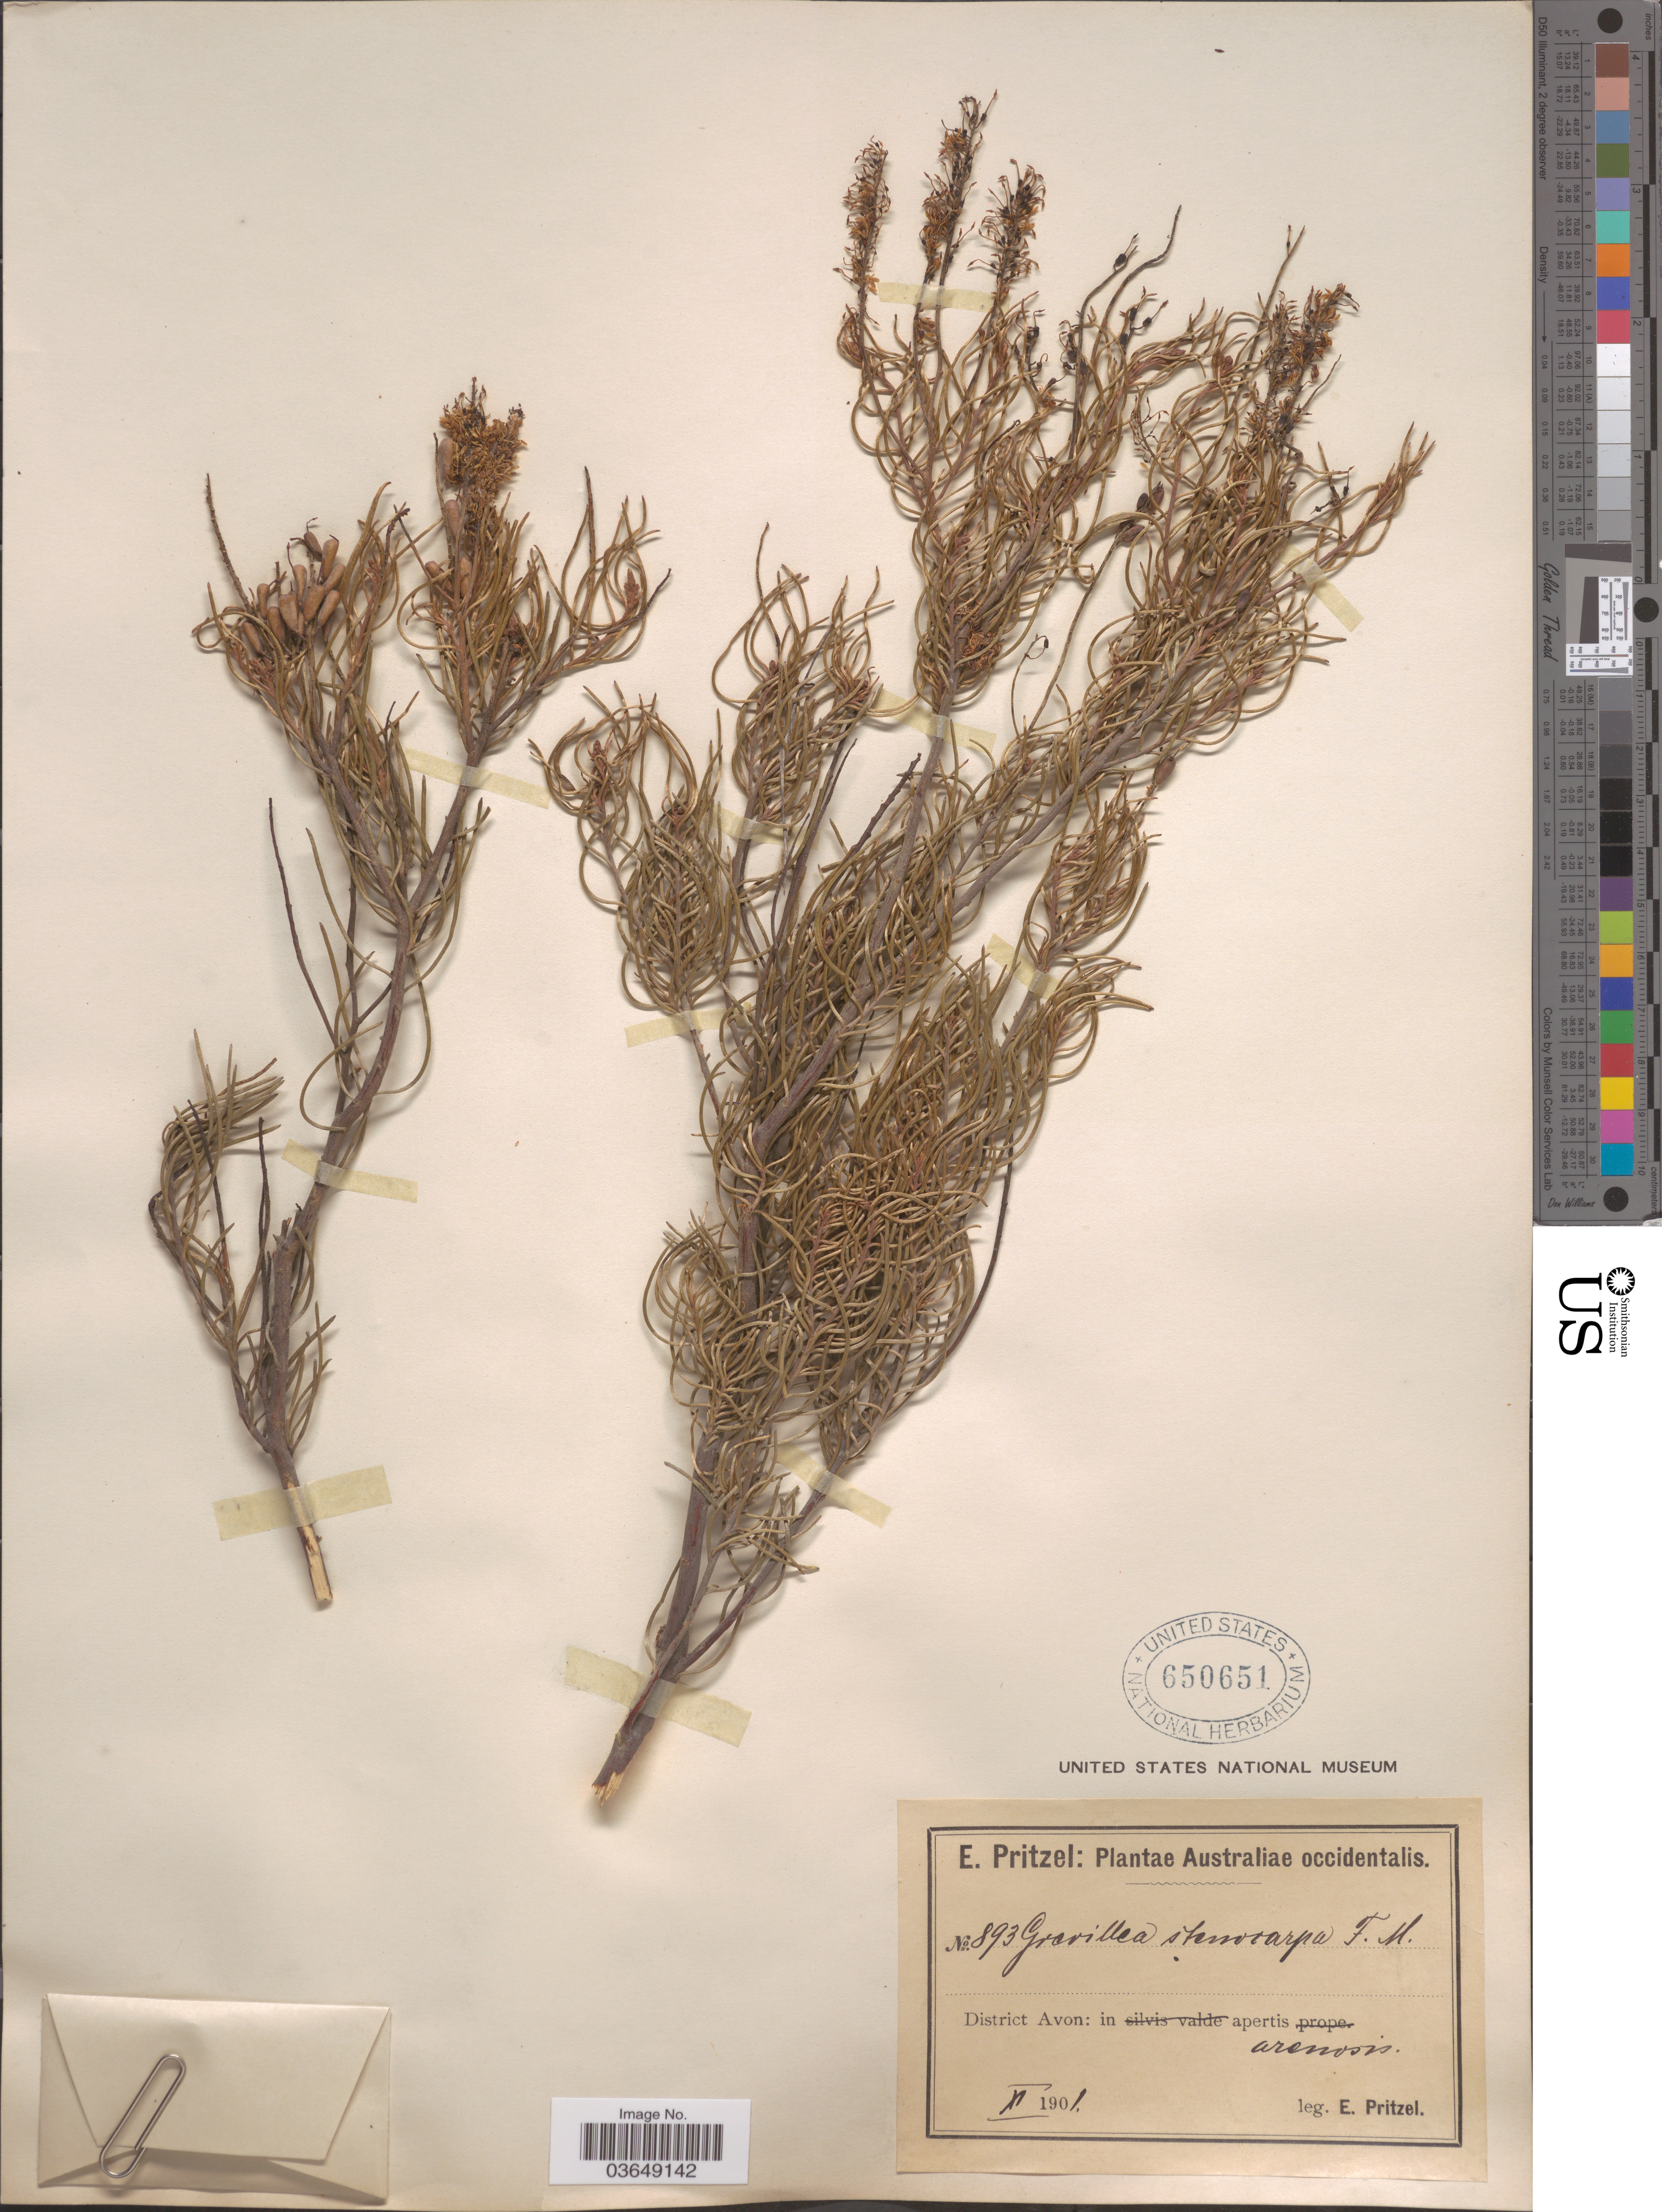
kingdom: Plantae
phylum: Tracheophyta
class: Magnoliopsida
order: Proteales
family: Proteaceae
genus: Grevillea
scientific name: Grevillea stenocarpa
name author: F. Muell. ex Benth.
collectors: E. G. Pritzel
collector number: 893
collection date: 1901-11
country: Australia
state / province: Western Australia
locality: Australiae occidentalis. District Avon.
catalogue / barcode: US 650651